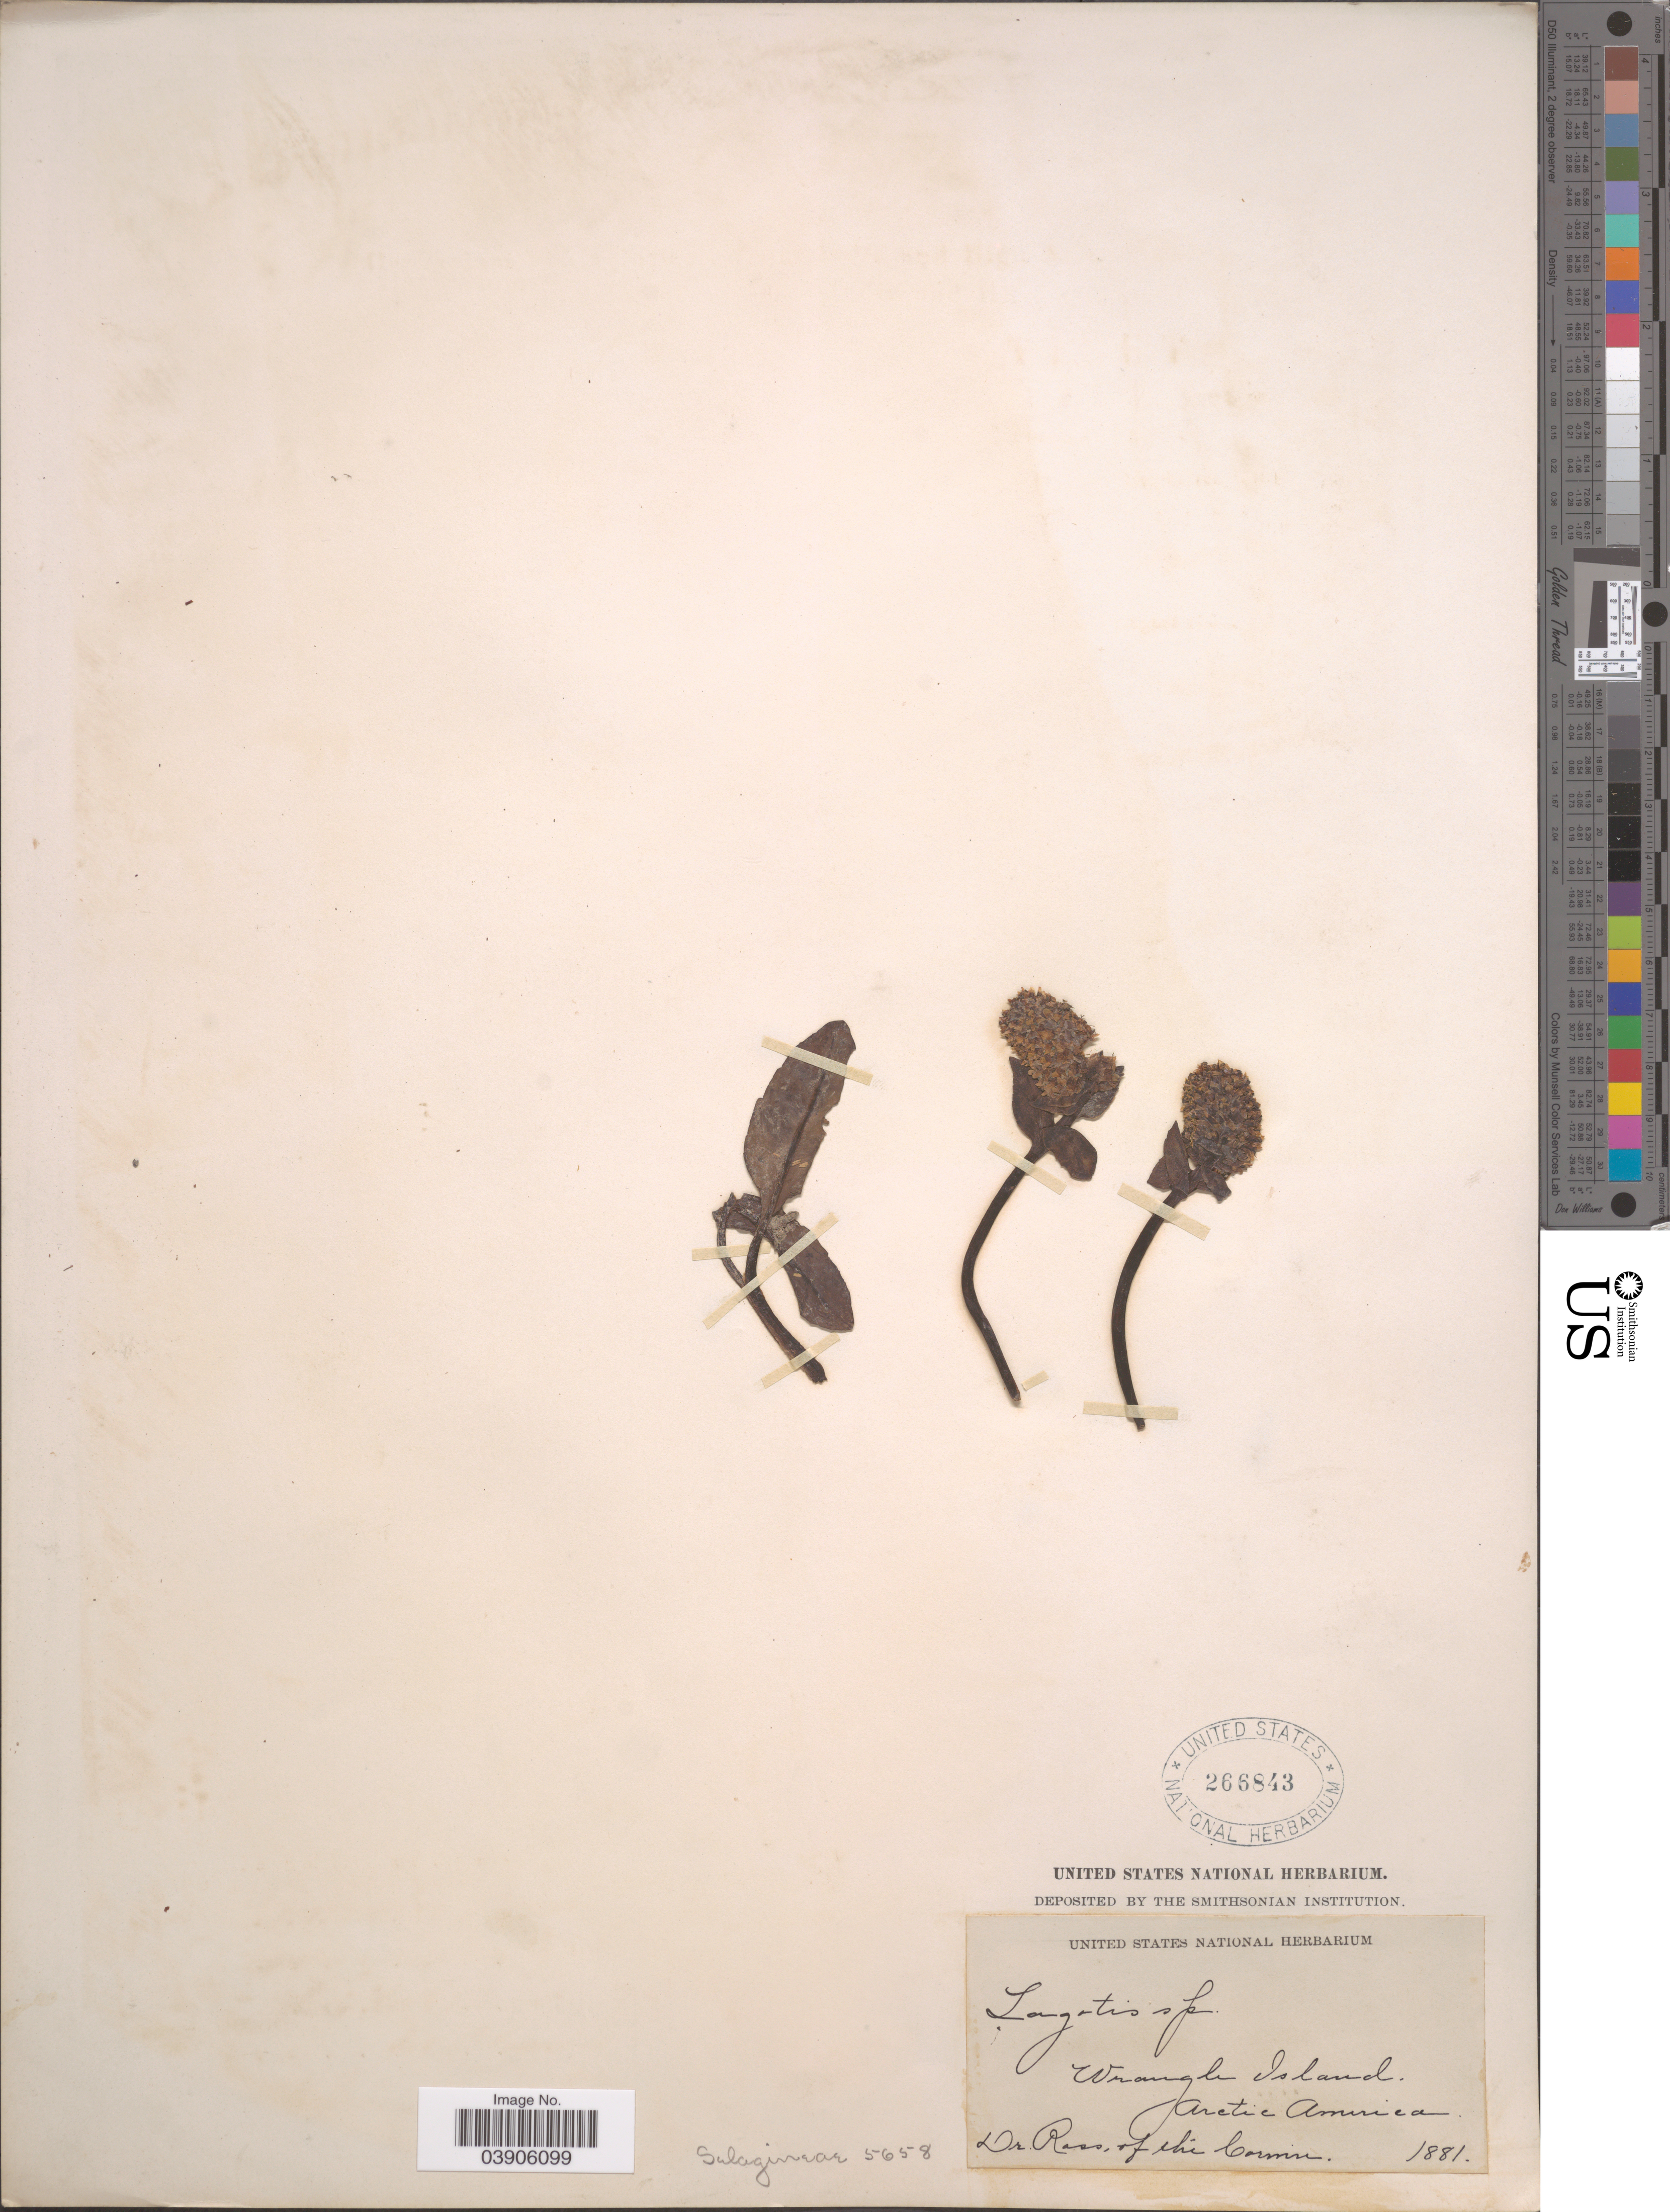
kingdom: Plantae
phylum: Tracheophyta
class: Magnoliopsida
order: Lamiales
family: Plantaginaceae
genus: Lagotis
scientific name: Lagotis glauca var. stelleri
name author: Trautv.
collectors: Ross of the Corwin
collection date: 1881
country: United States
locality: Wrangle Island. Arctic America.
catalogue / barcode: US 266843